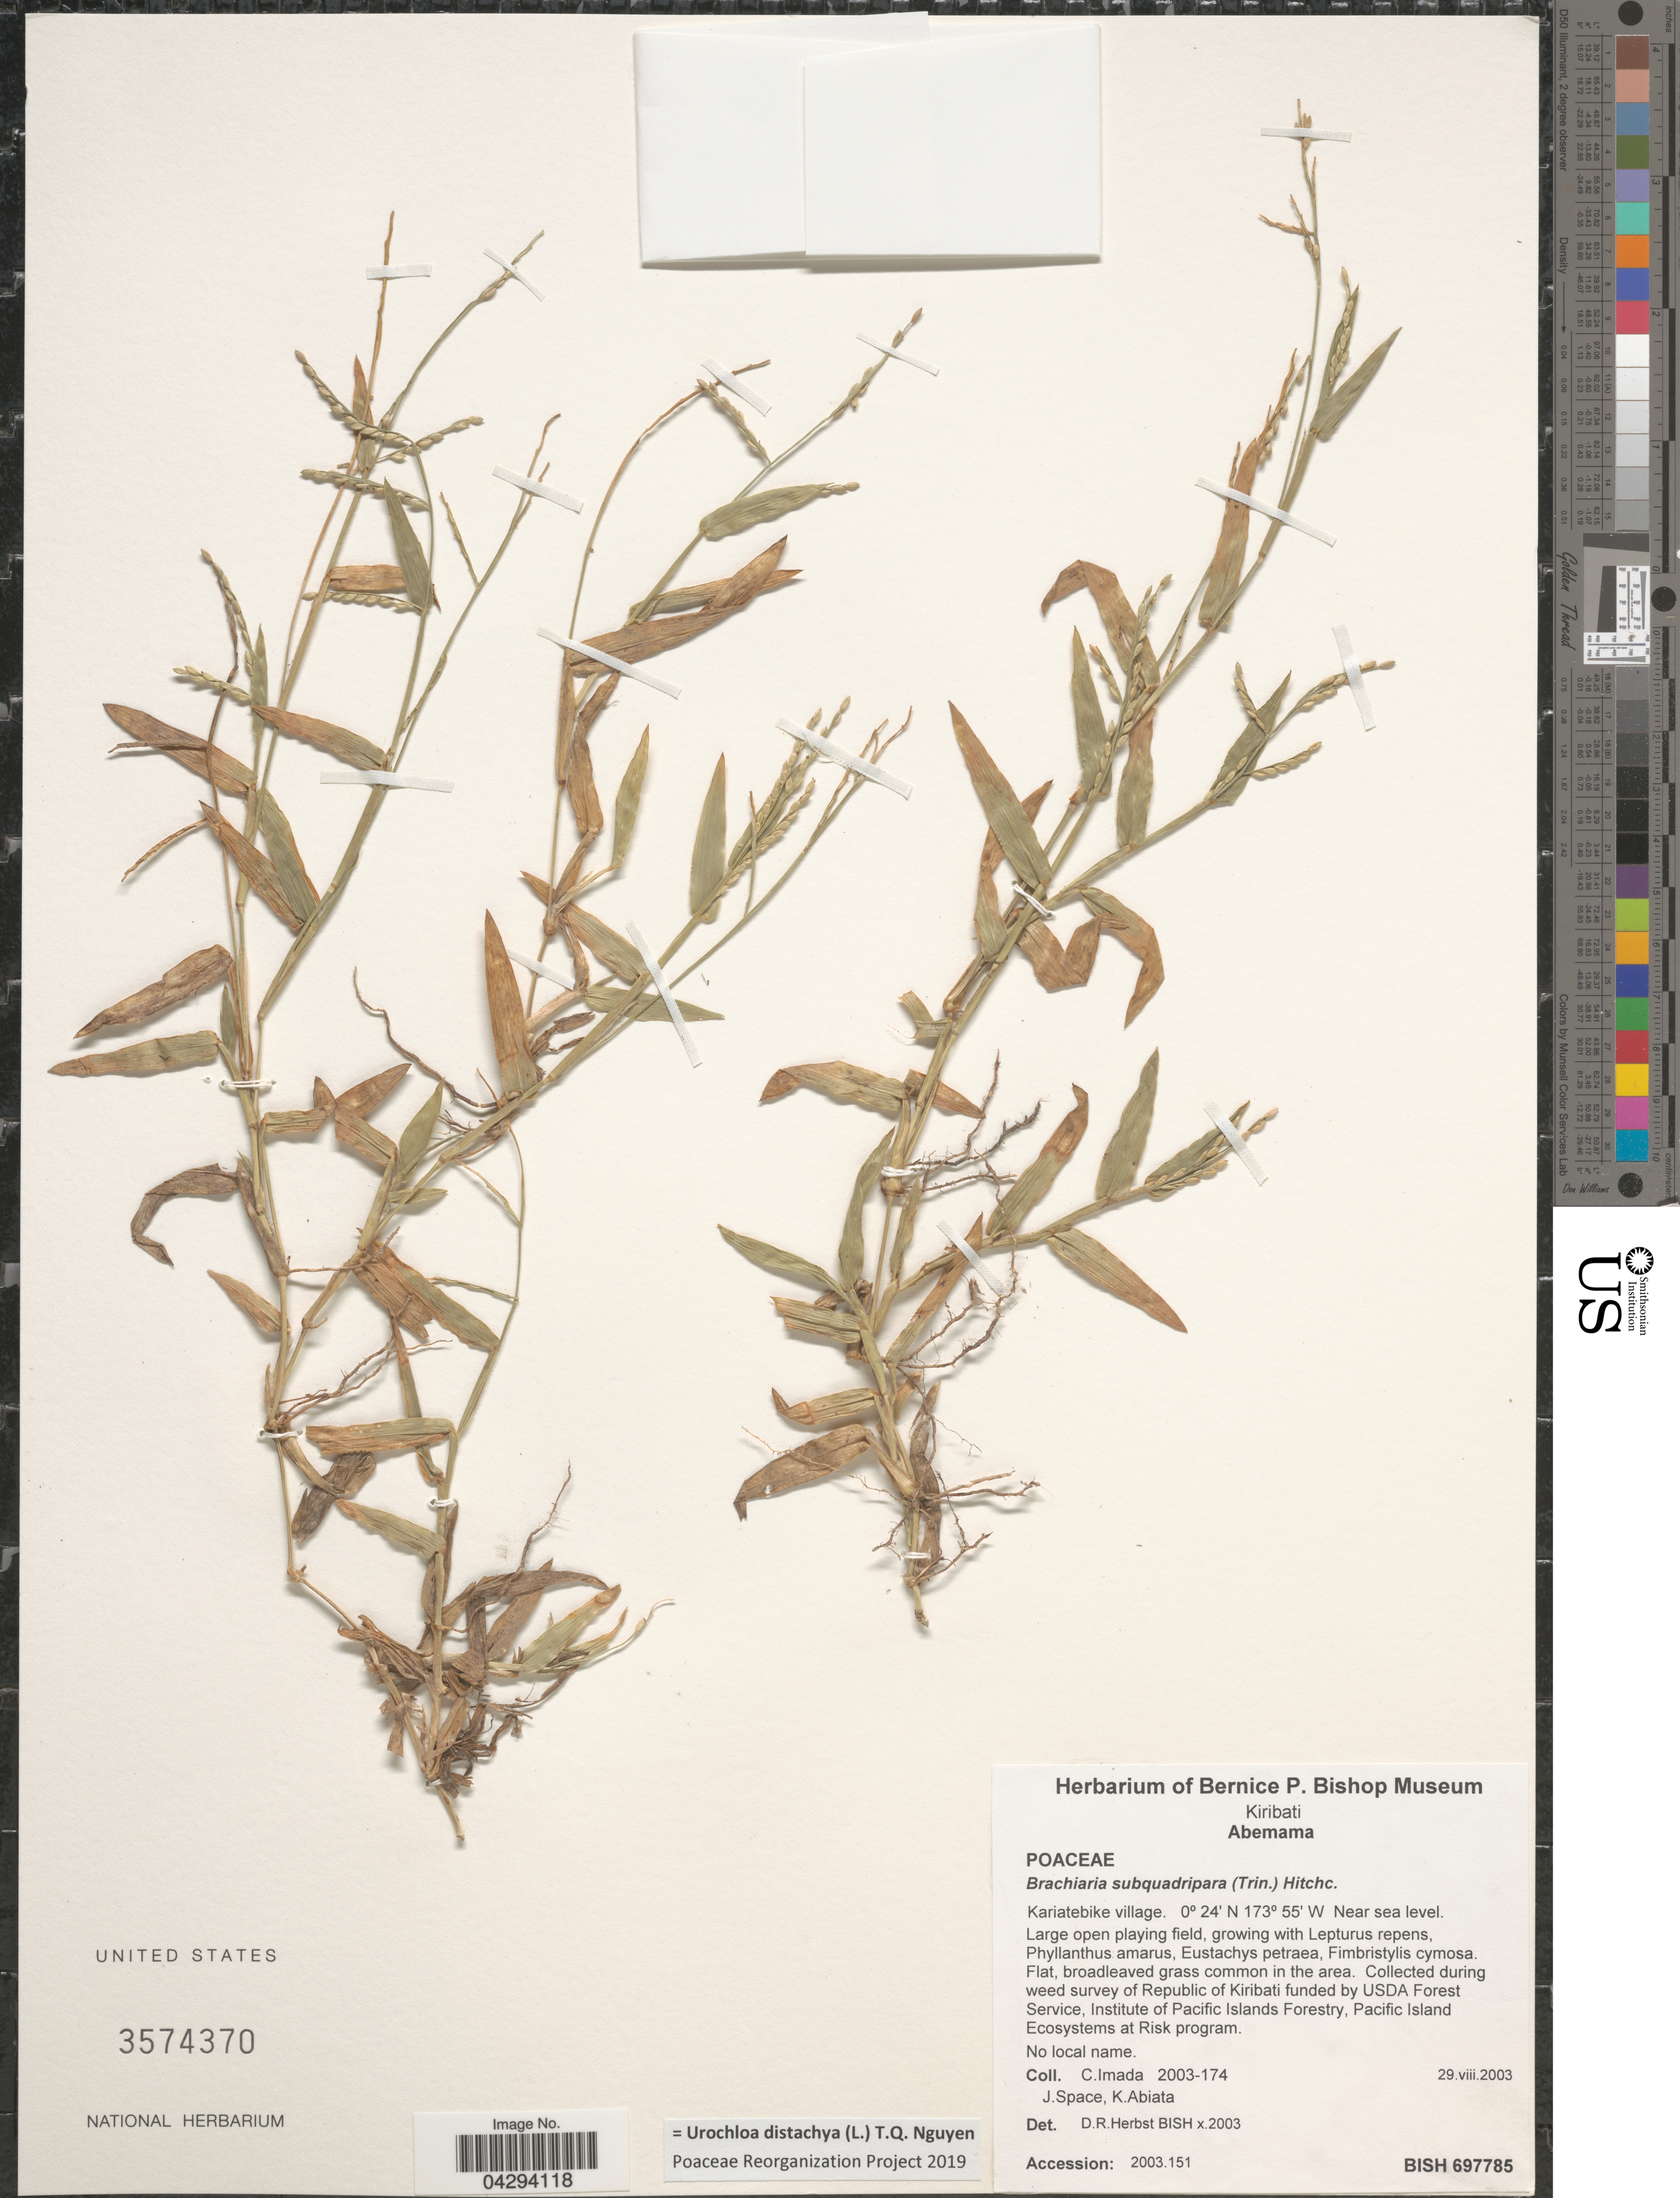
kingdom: Plantae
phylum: Tracheophyta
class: Liliopsida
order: Poales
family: Poaceae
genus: Urochloa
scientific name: Urochloa distachya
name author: (L.) T.Q. Nguyen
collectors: C. Imada, J. Space & K. Abiata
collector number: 2003-174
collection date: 2003-08-29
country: Kiribati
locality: Abemama. Kariatebike village.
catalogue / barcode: US 3574370